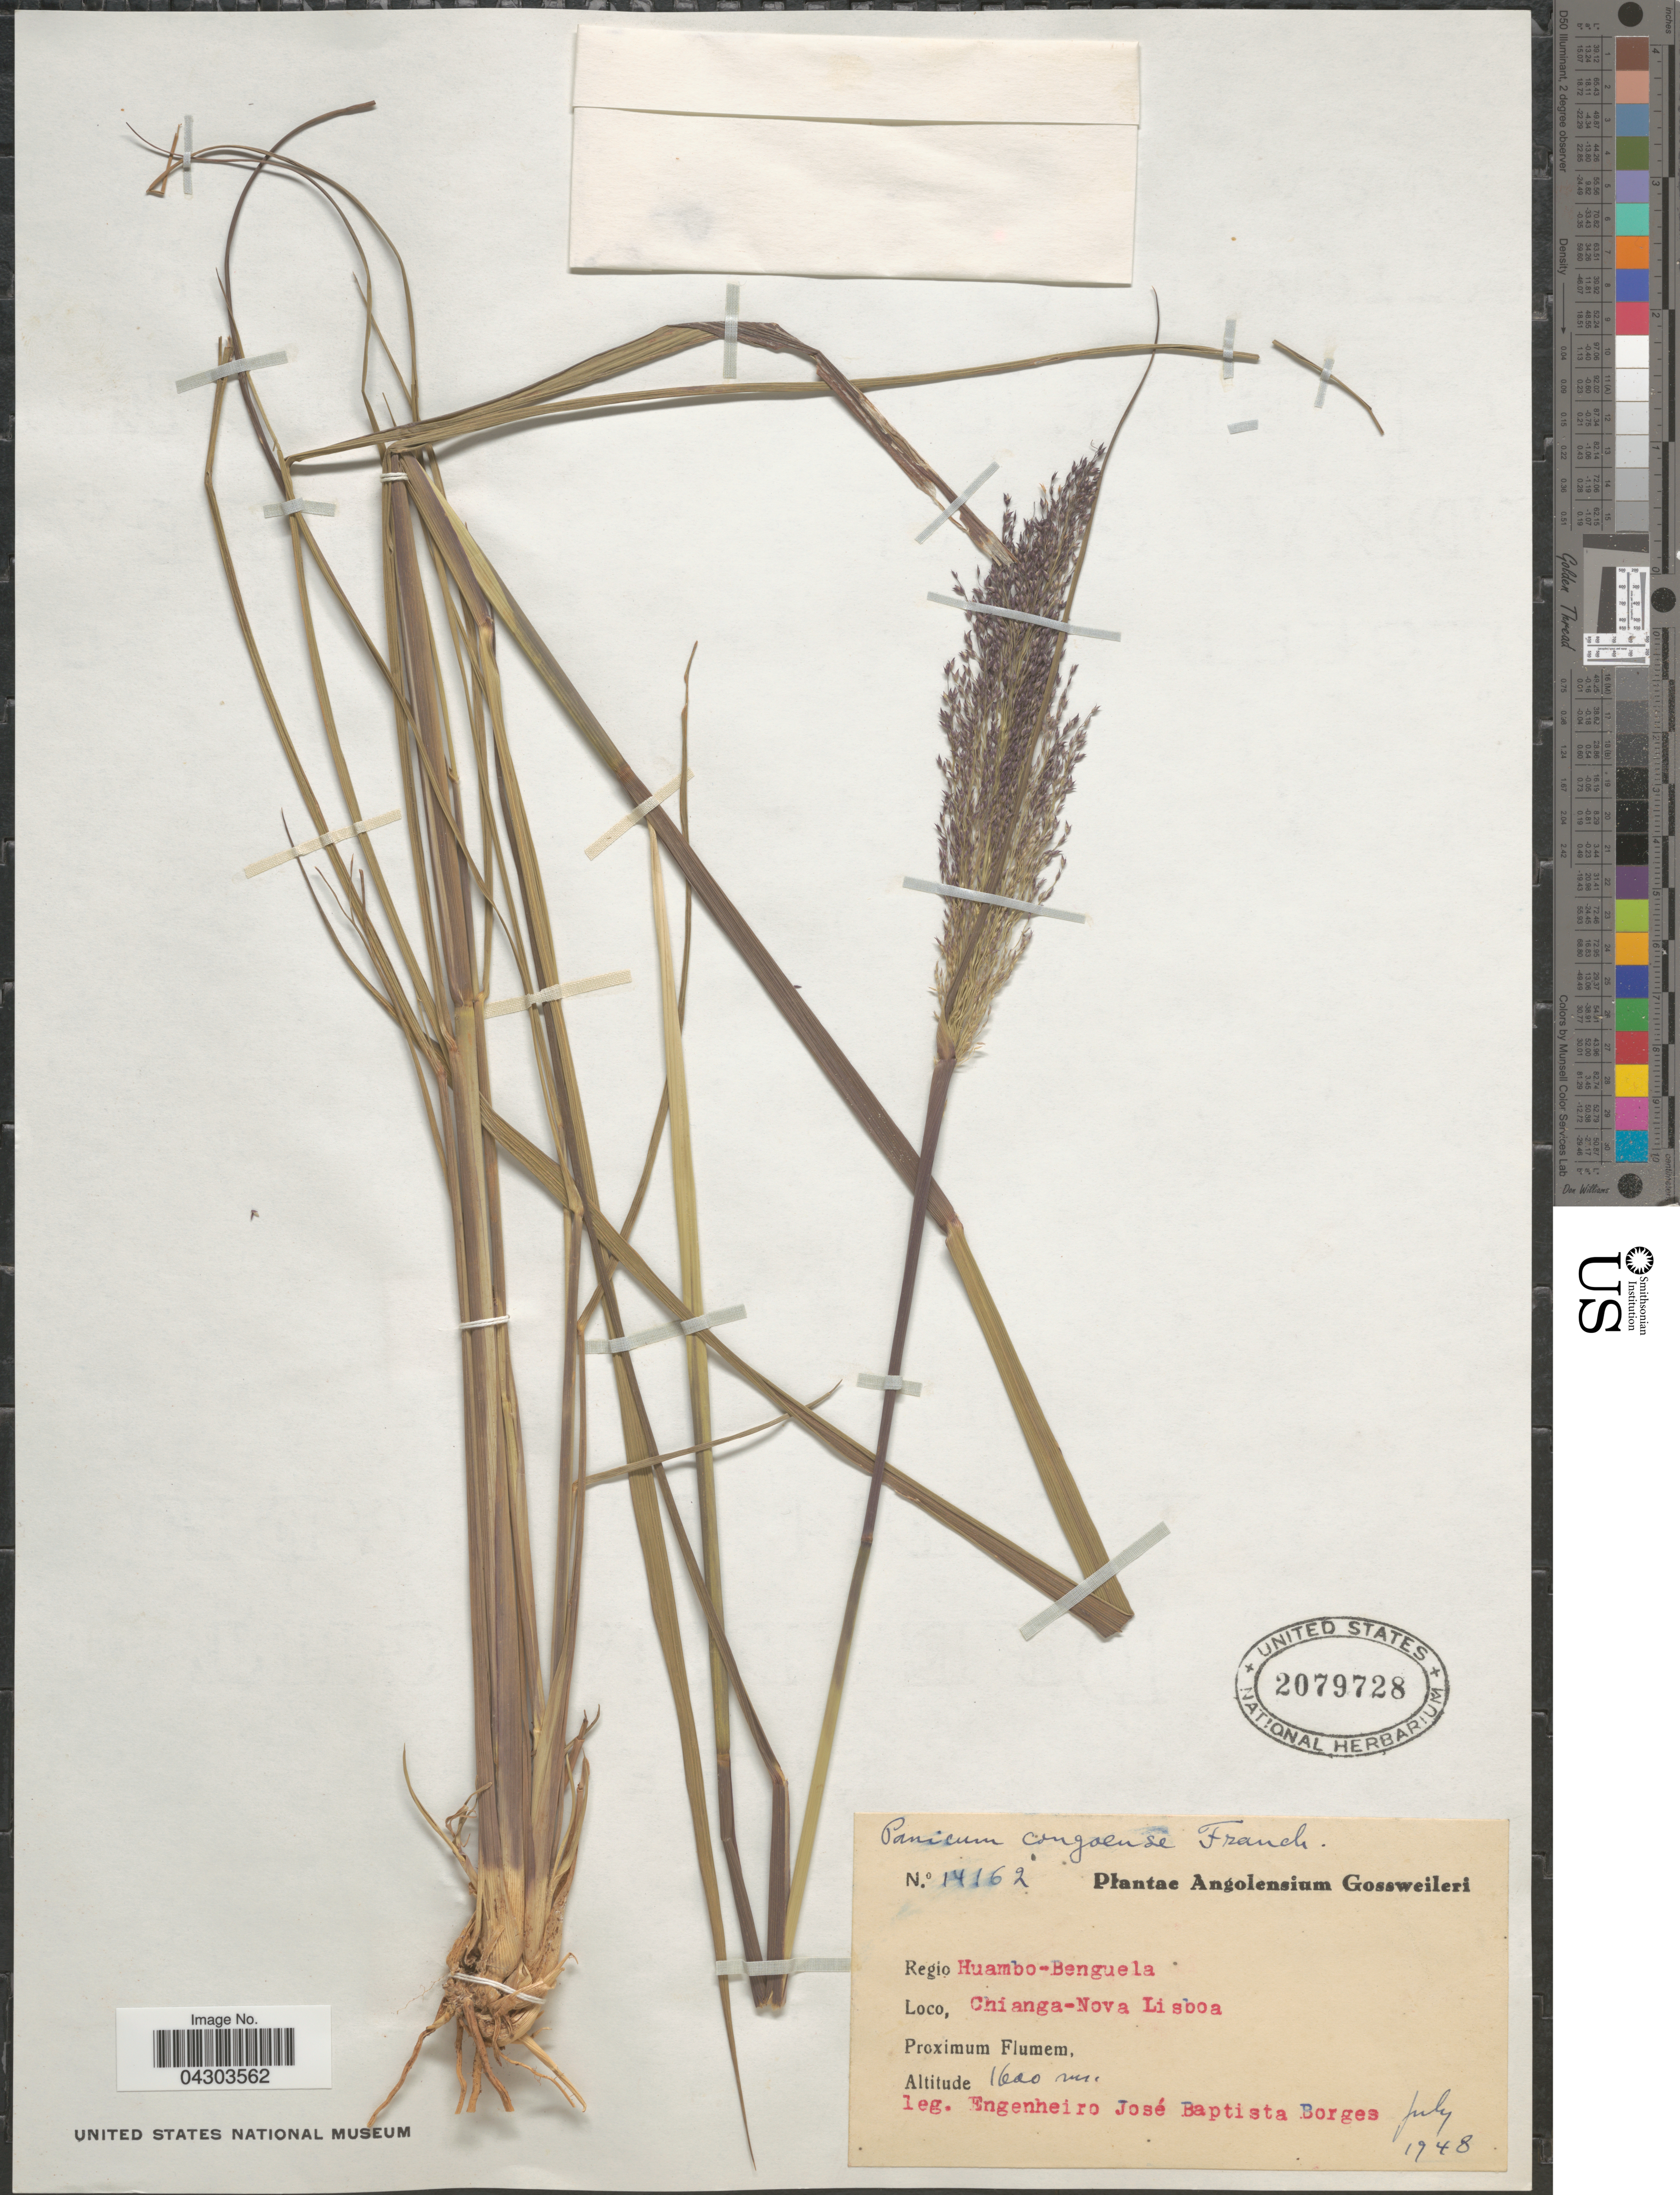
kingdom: Plantae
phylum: Tracheophyta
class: Liliopsida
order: Poales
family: Poaceae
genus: Panicum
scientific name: Panicum congoense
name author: Franch.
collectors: E. Borges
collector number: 14162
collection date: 1948-07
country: Angola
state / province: Huambo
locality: Angolensium. Regio Huambo-Benguela. Chianga-Nova Lisboa.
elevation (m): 1600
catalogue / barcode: US 2079728